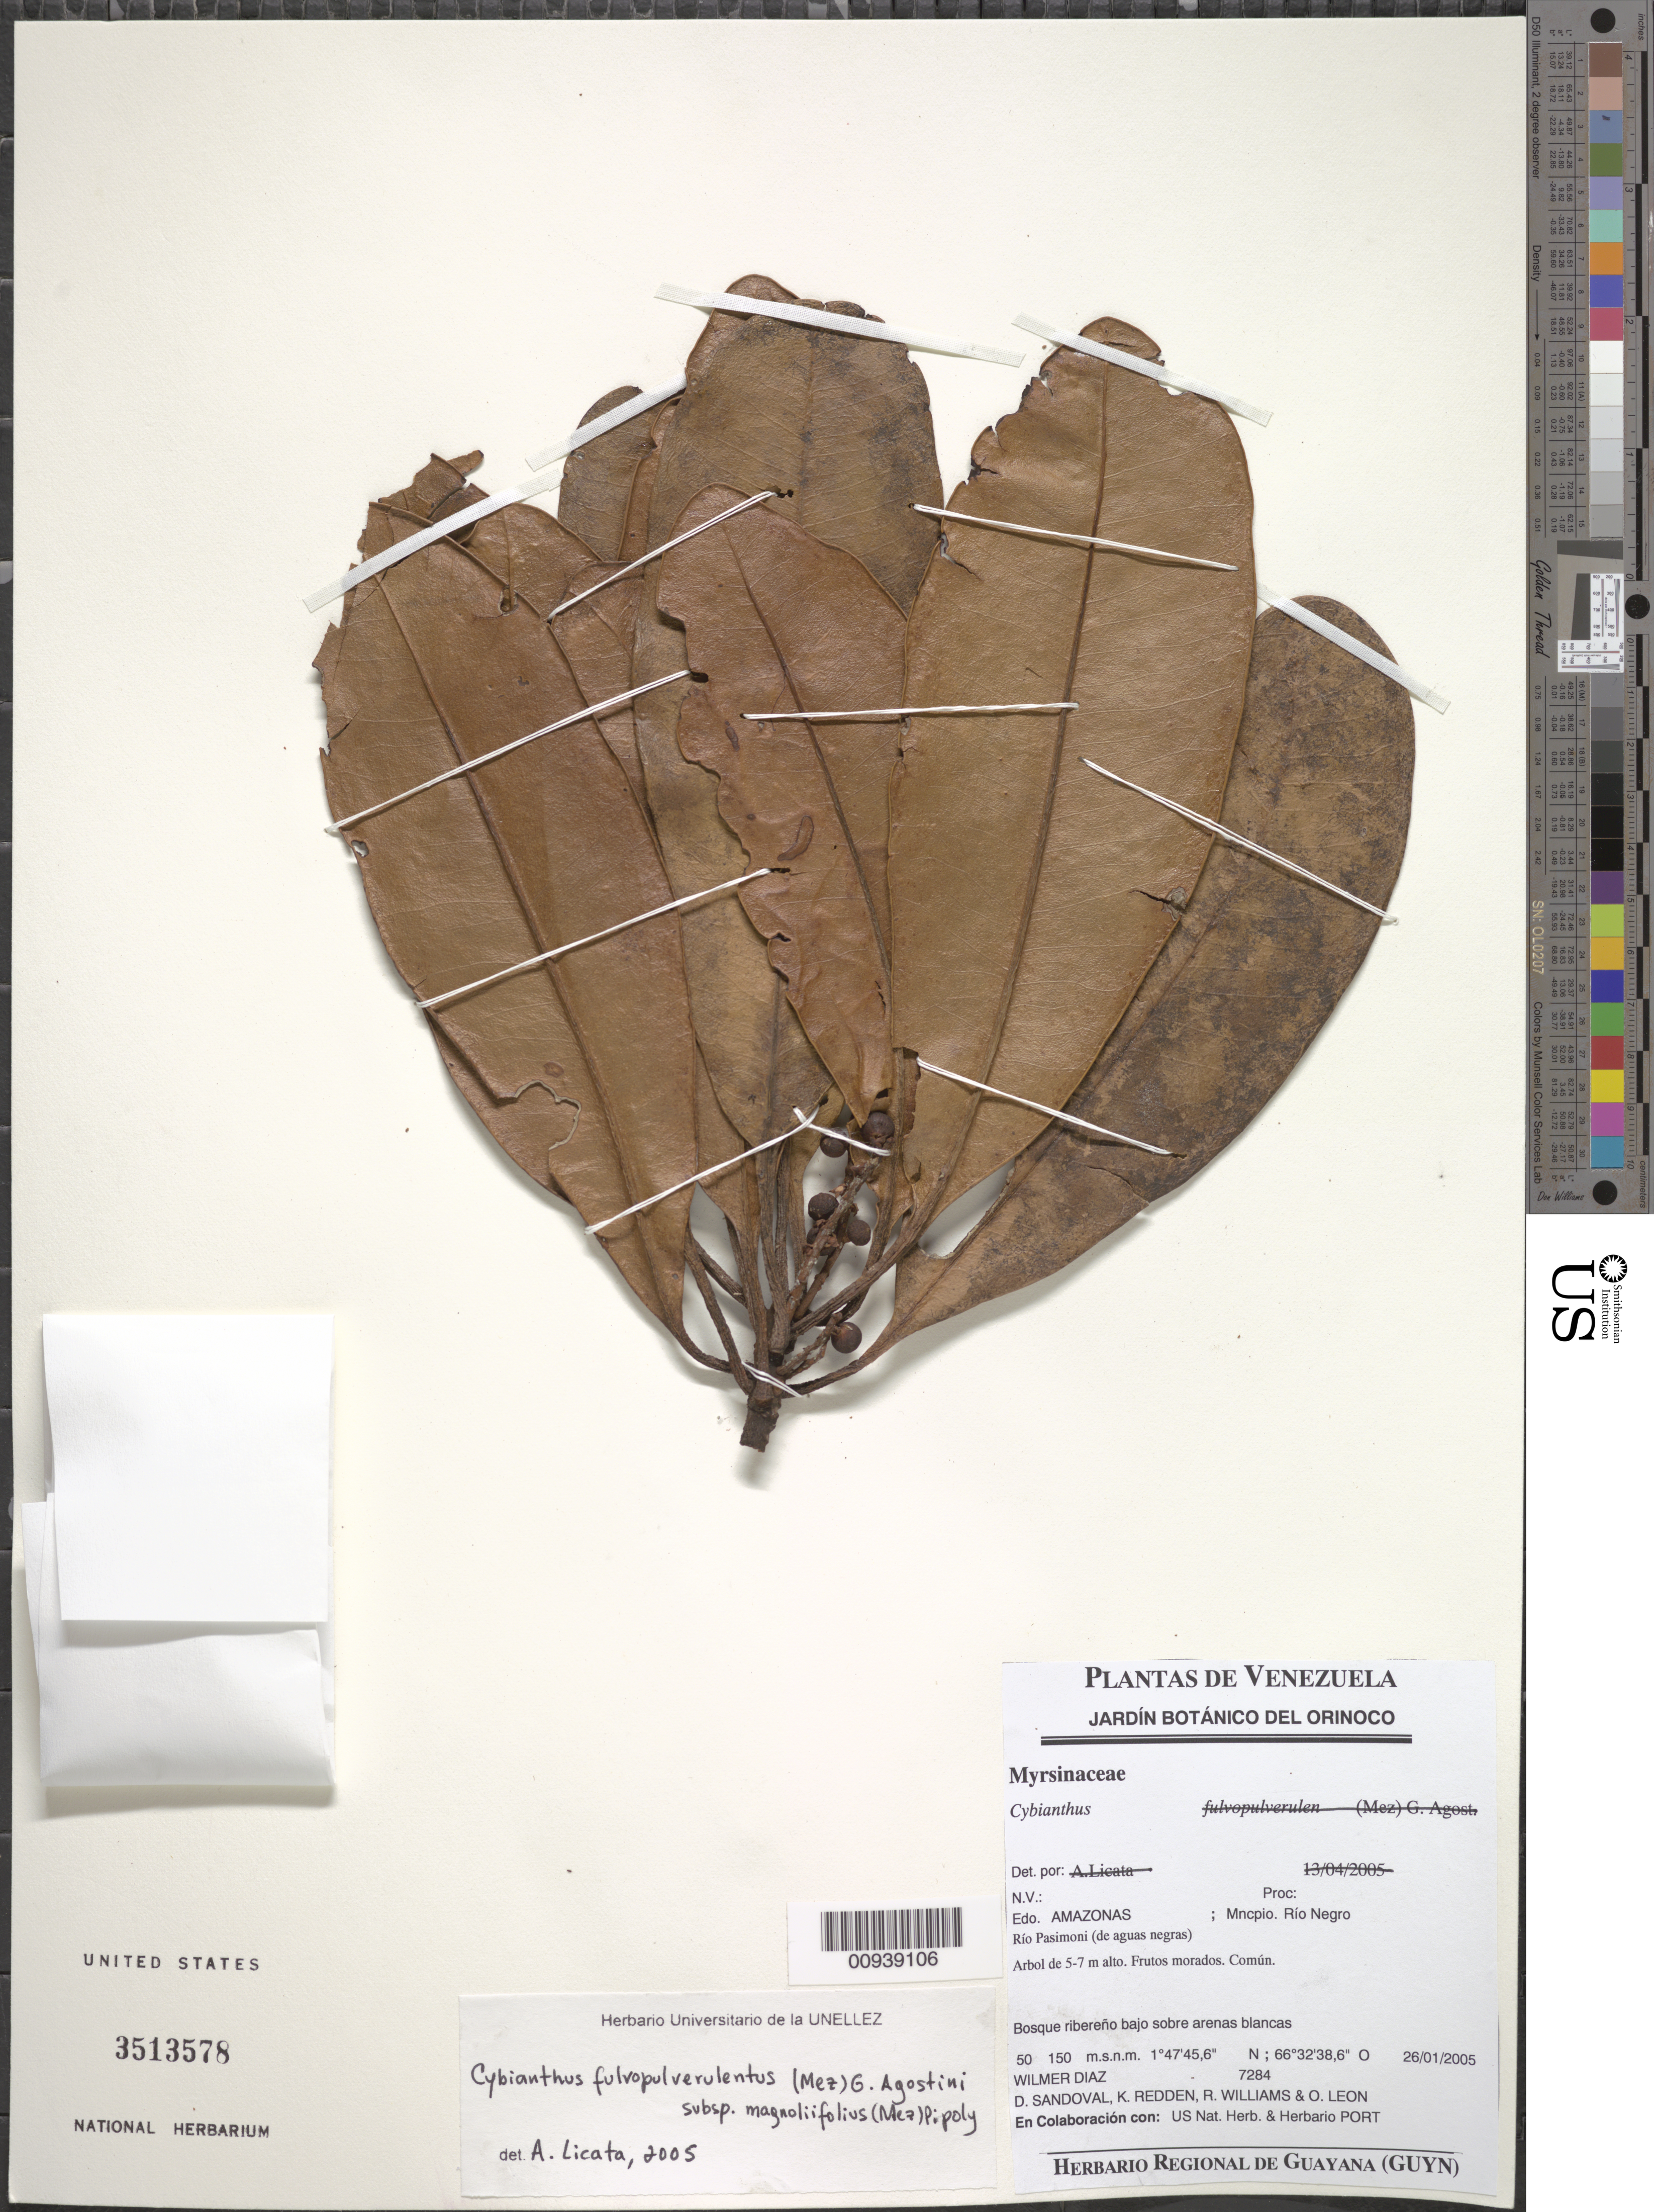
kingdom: Plantae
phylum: Tracheophyta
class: Magnoliopsida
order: Ericales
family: Primulaceae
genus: Cybianthus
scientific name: Cybianthus fulvopulverulentus subsp. magnoliifolius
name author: (Mez) Pipoly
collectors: W. Díaz P., D. Sandoval, K. M. Redden, R. Williams & O. León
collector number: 7284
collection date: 2005-01-26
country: Venezuela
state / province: Amazonas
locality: Mncpio. Río Negro, Río Pasimoni (de aguas negras).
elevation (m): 50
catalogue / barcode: US 3513578